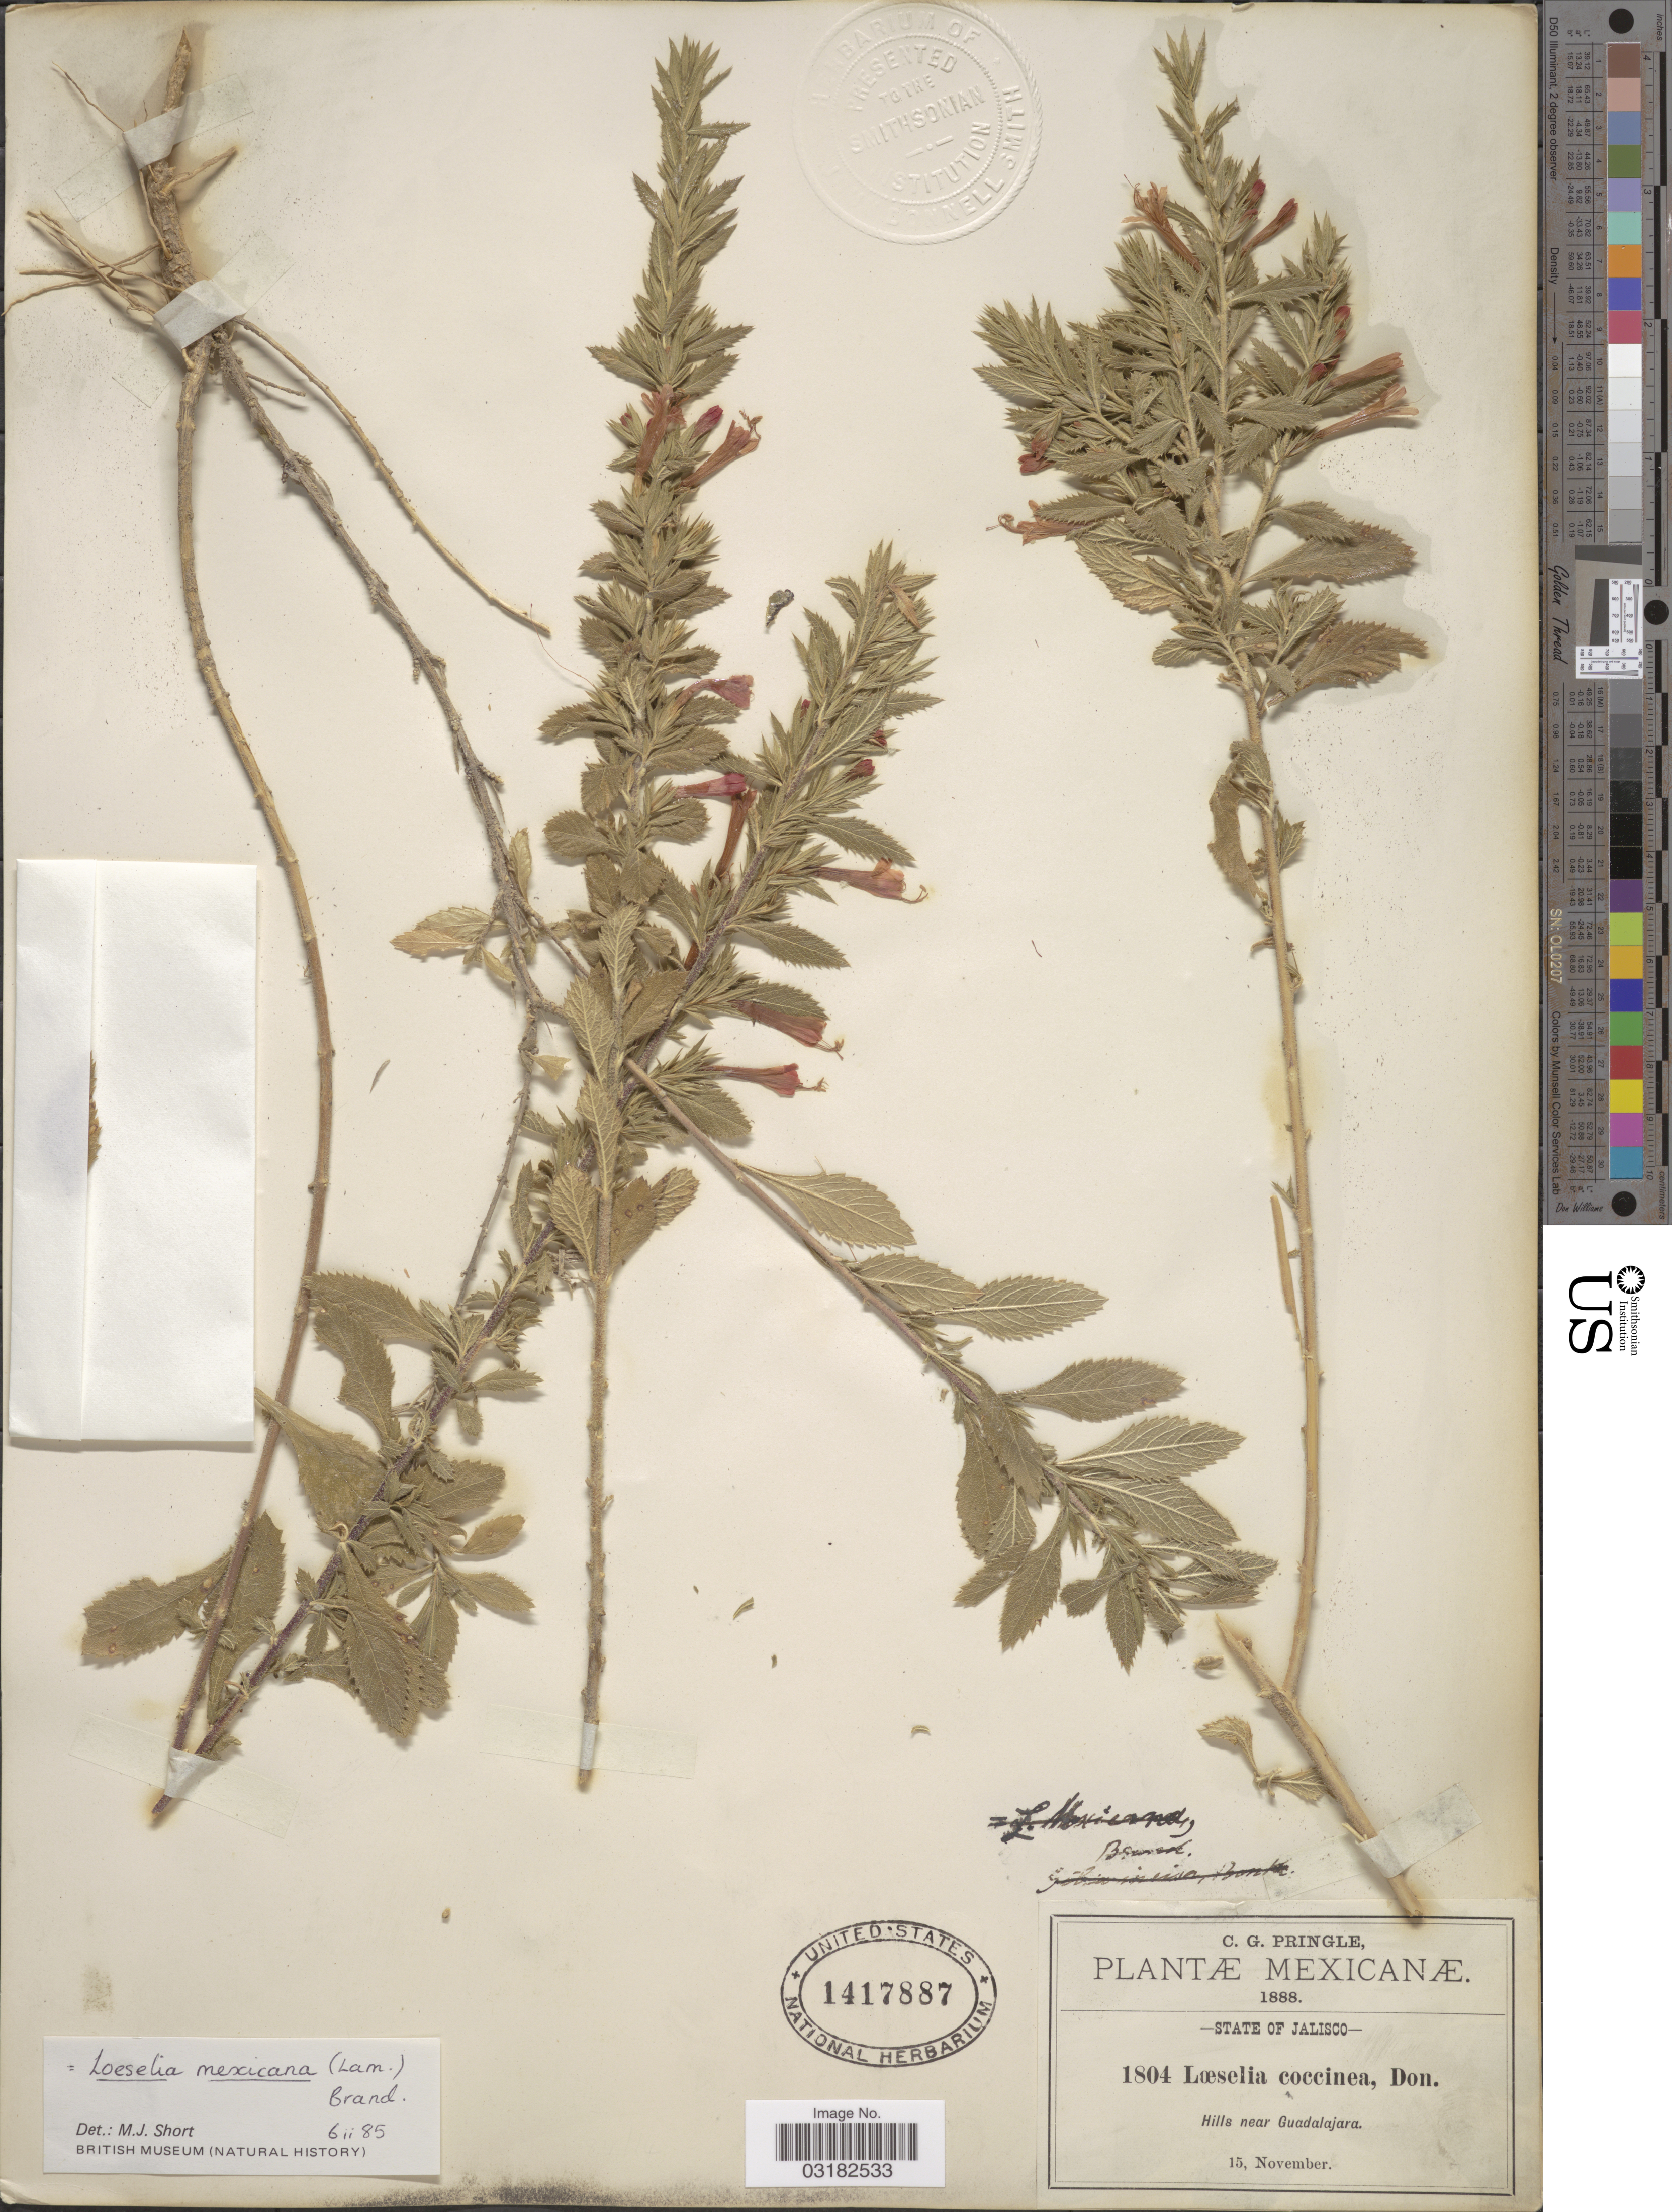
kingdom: Plantae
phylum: Tracheophyta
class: Magnoliopsida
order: Ericales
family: Polemoniaceae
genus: Loeselia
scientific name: Loeselia mexicana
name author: (Lam.) Brand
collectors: C. G. Pringle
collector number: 1804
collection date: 1888-11-15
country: Mexico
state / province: Jalisco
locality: Hills near Guadalajara.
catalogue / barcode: US 1417887